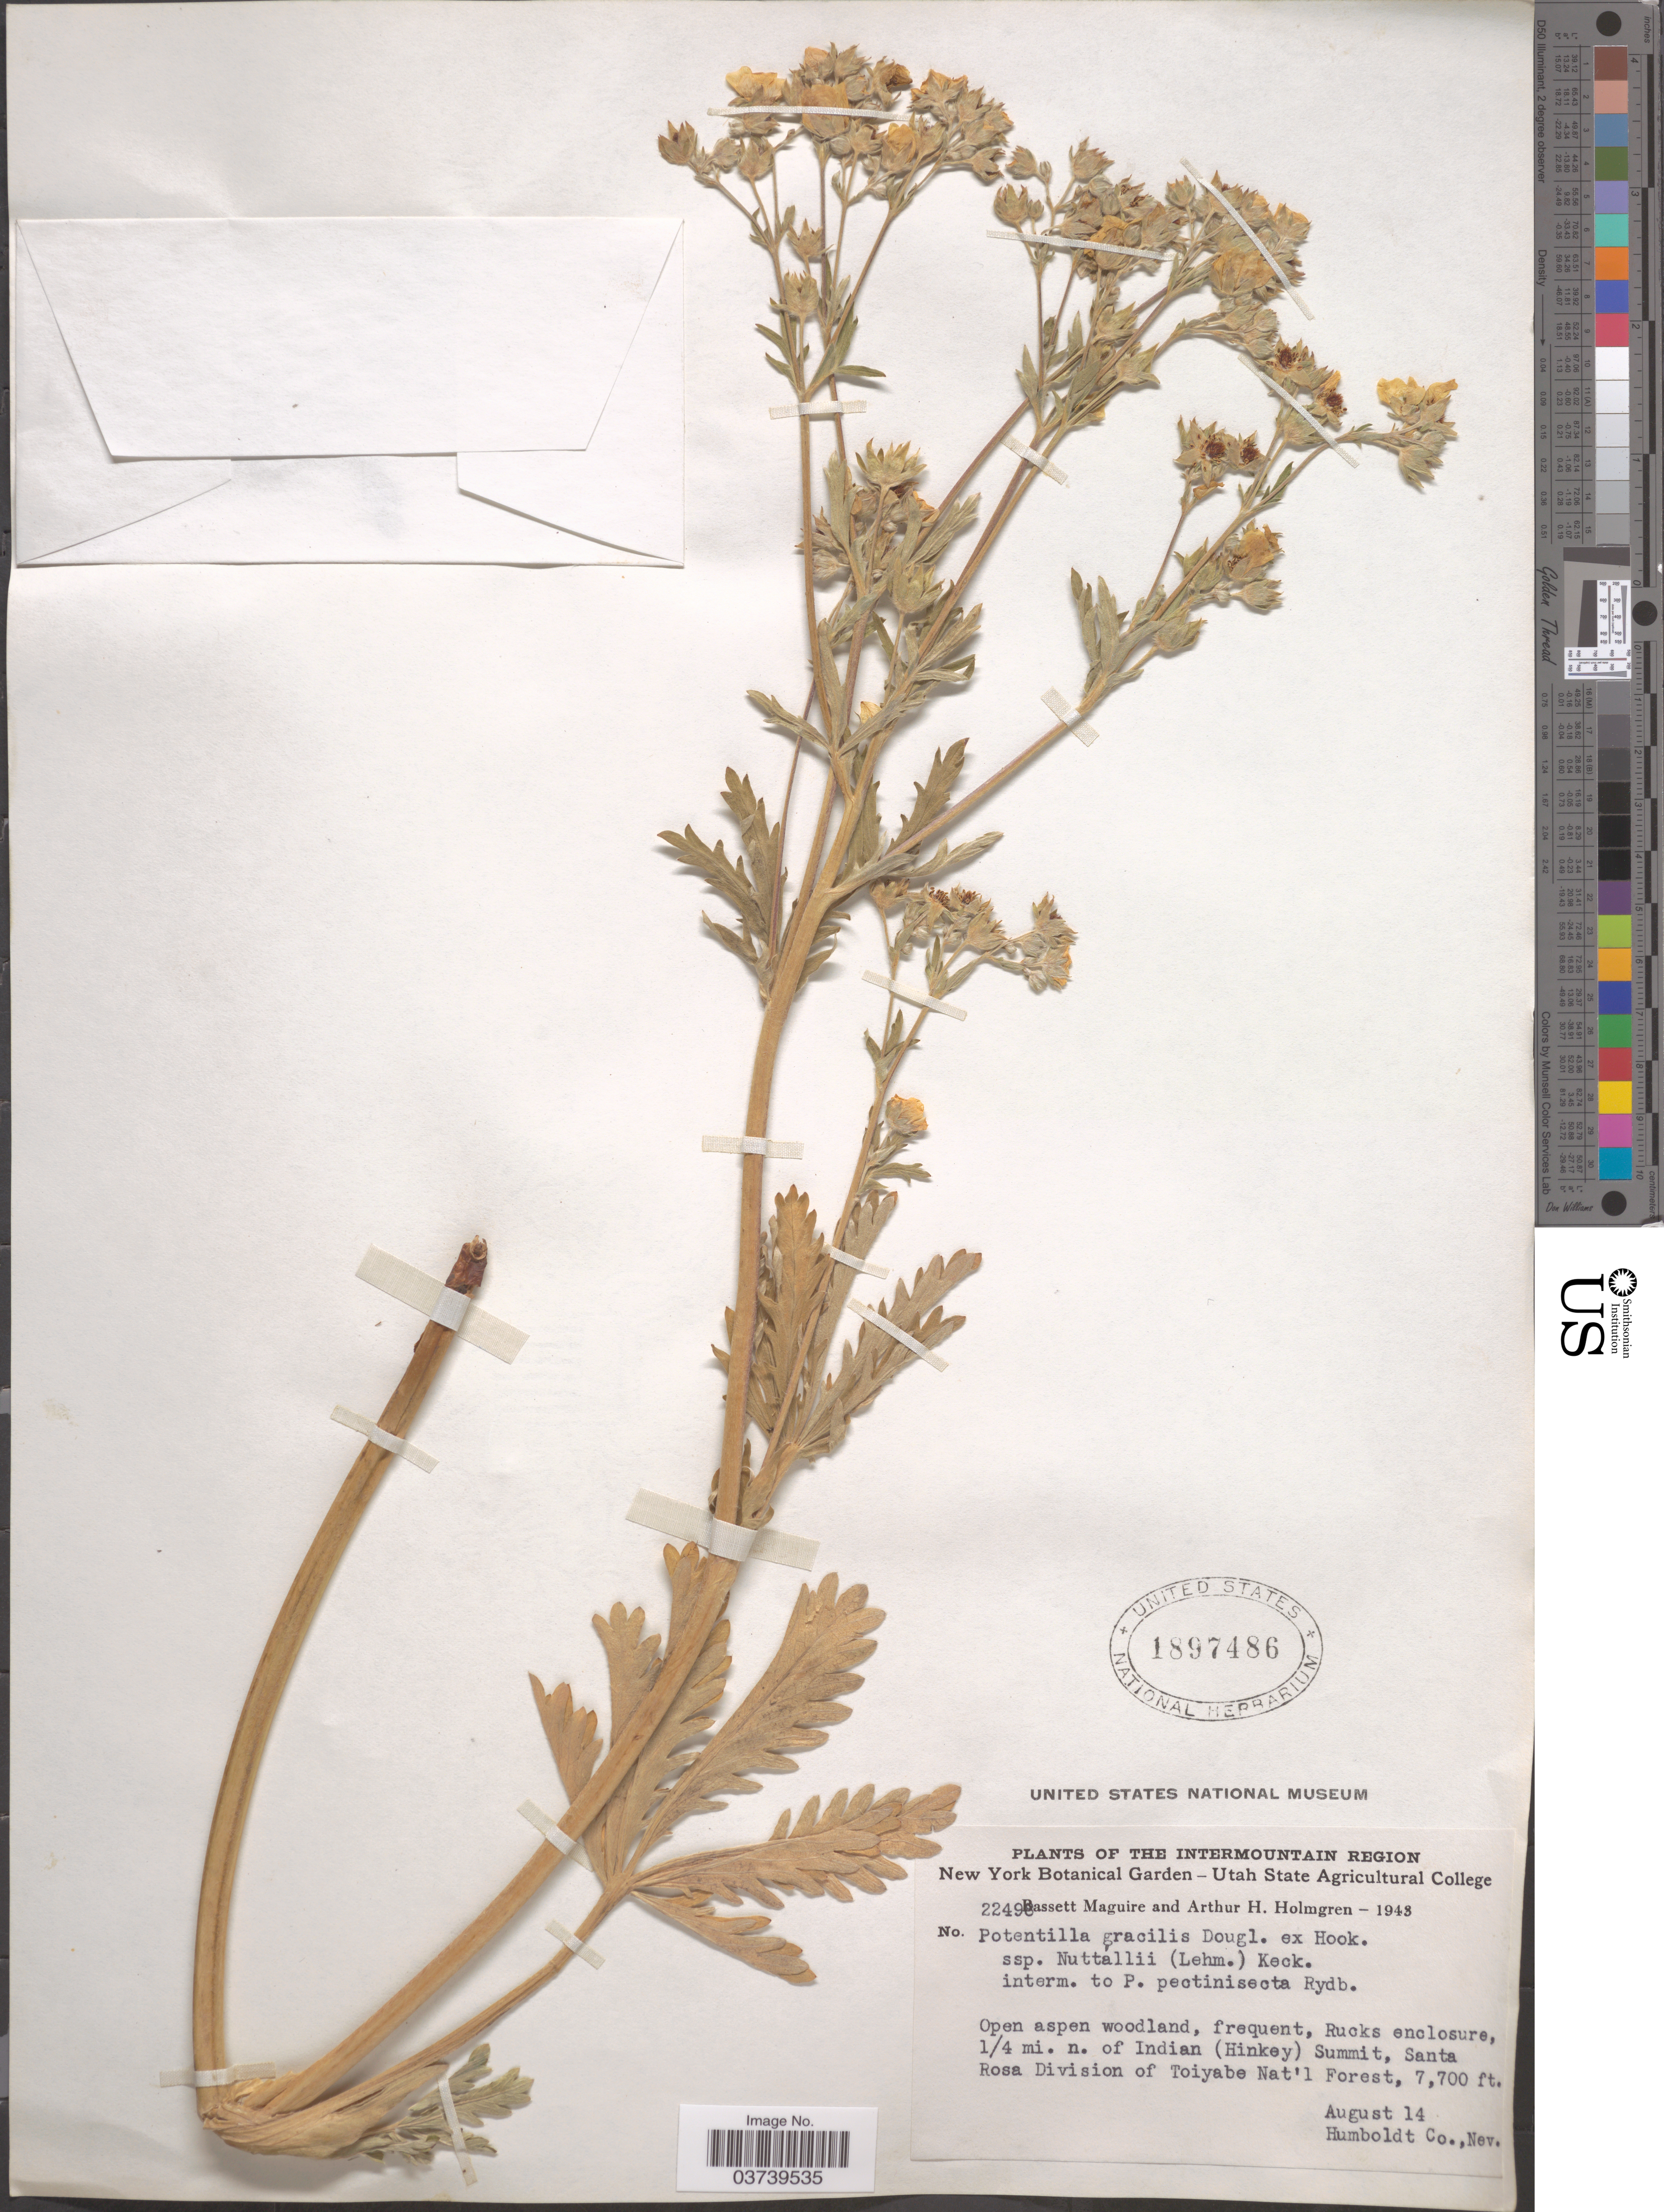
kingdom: Plantae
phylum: Tracheophyta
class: Magnoliopsida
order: Rosales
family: Rosaceae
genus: Potentilla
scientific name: Potentilla gracilis var. fastigiata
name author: (Nutt.) S. Watson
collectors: B. Maguire & A. H. Holmgren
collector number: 22496*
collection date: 1943-08-14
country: United States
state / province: Nevada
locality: The Intermountain Region. ¼ mi. n. of Indian (Hinkey) Summit, Santa Rosa Division of Toiyabe Nat'l Forest, Humboldt Co.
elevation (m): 2347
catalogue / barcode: US 1897486